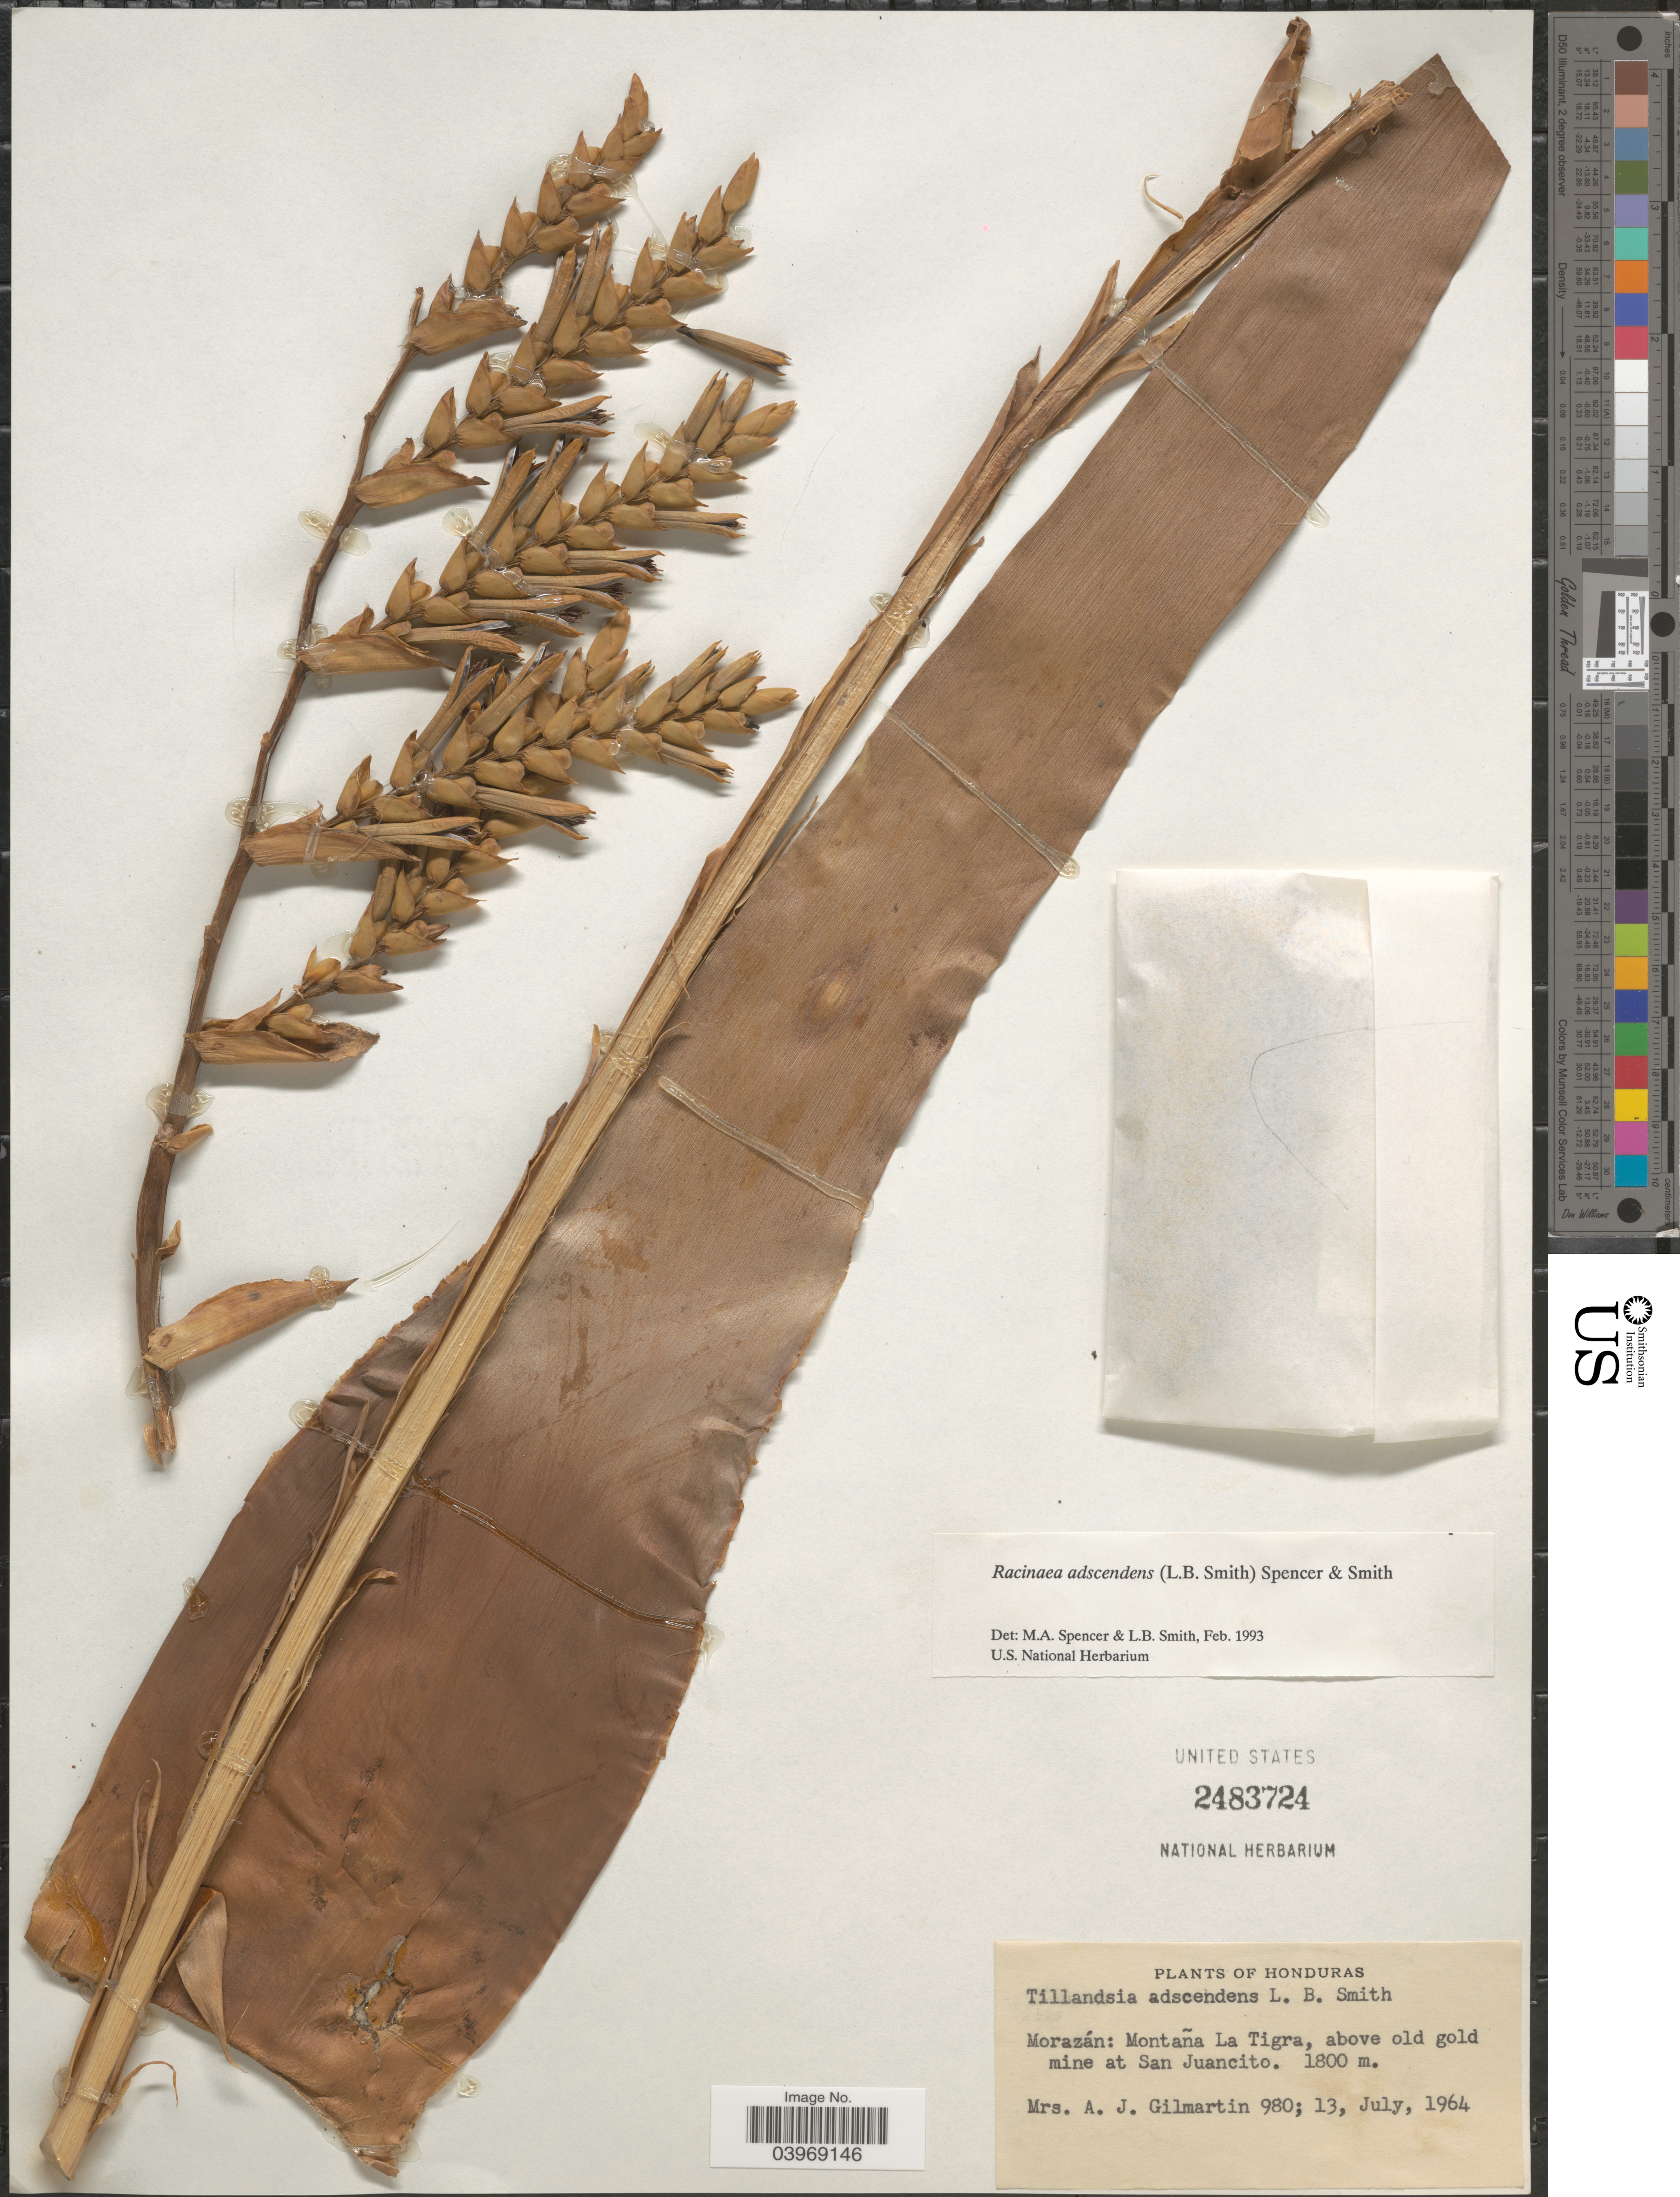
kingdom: Plantae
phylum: Tracheophyta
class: Liliopsida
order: Poales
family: Bromeliaceae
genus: Racinaea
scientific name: Racinaea adscendens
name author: (L.B. Sm.) M.A. Spencer & L.B. Sm.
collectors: A. J. Gilmartin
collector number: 980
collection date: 1964-07-13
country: Honduras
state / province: Fco. Morazán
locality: Montaña la Tigra, above old gold mine at San Juancito.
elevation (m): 1800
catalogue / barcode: US 2483724